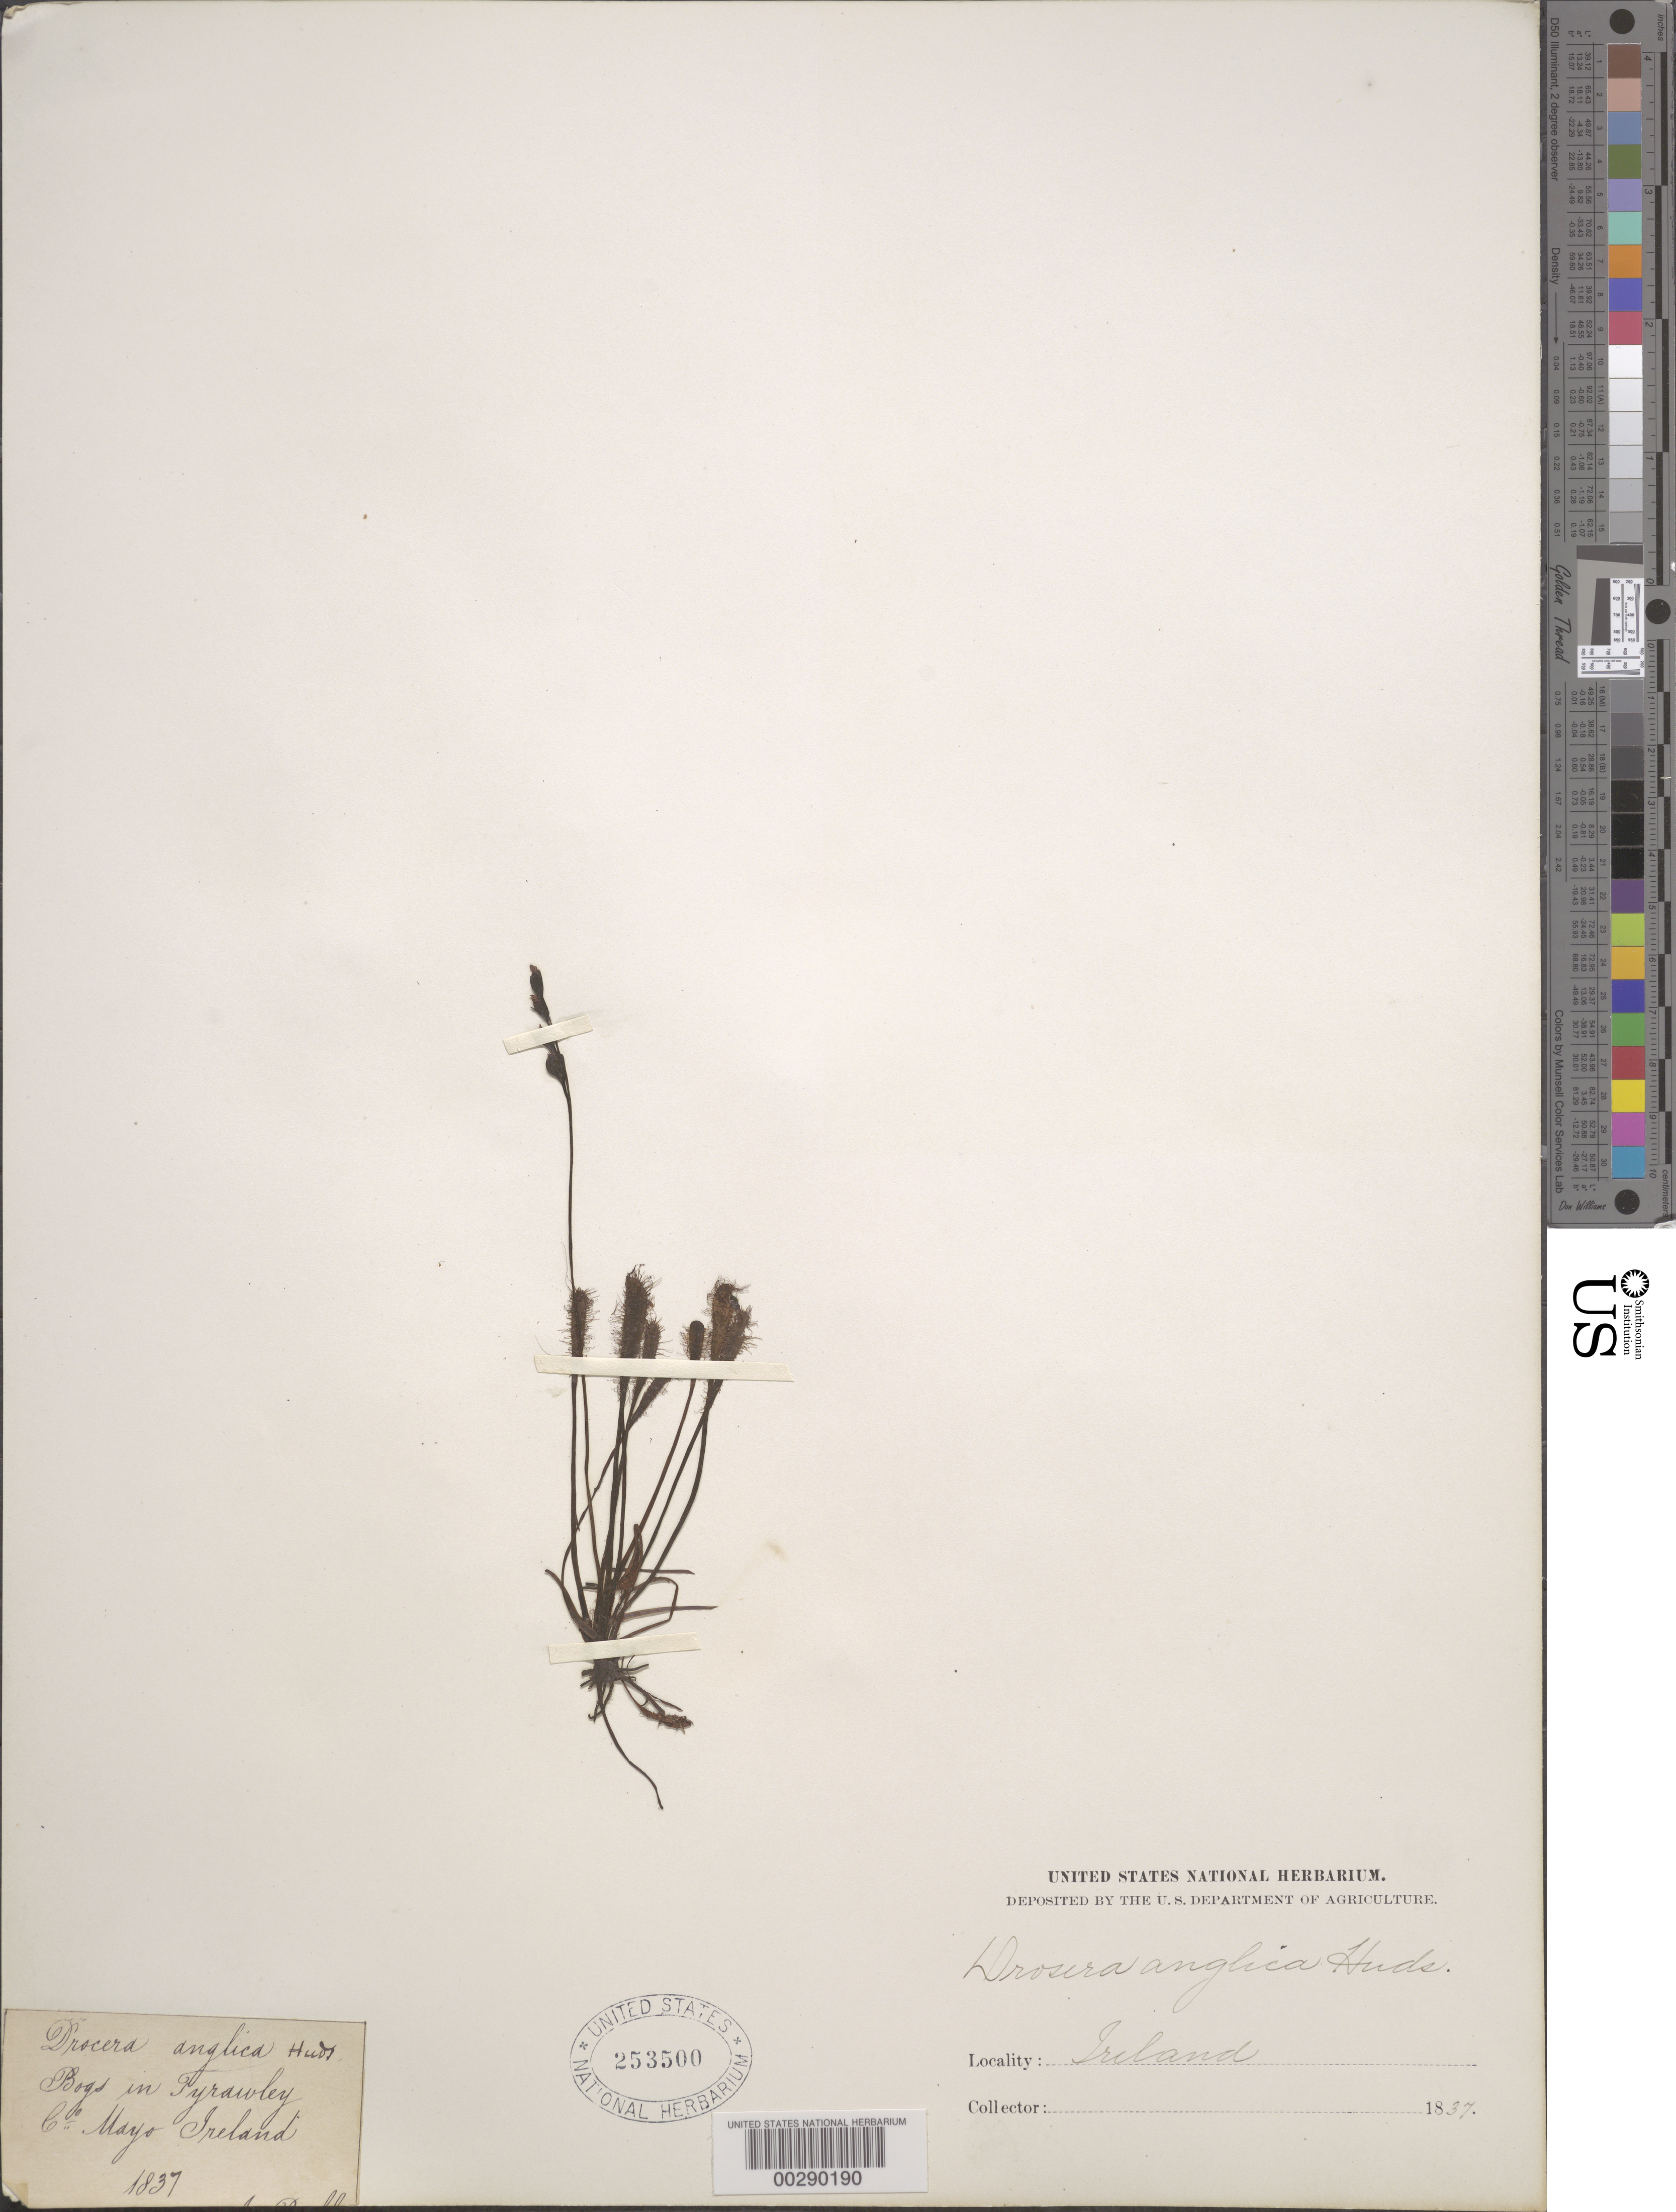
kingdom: Plantae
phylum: Tracheophyta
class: Magnoliopsida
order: Caryophyllales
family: Droseraceae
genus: Drosera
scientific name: Drosera anglica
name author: Huds.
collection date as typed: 1837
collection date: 1837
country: Ireland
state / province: Connaught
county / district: Mayo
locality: Tyrawley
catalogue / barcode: US 253500